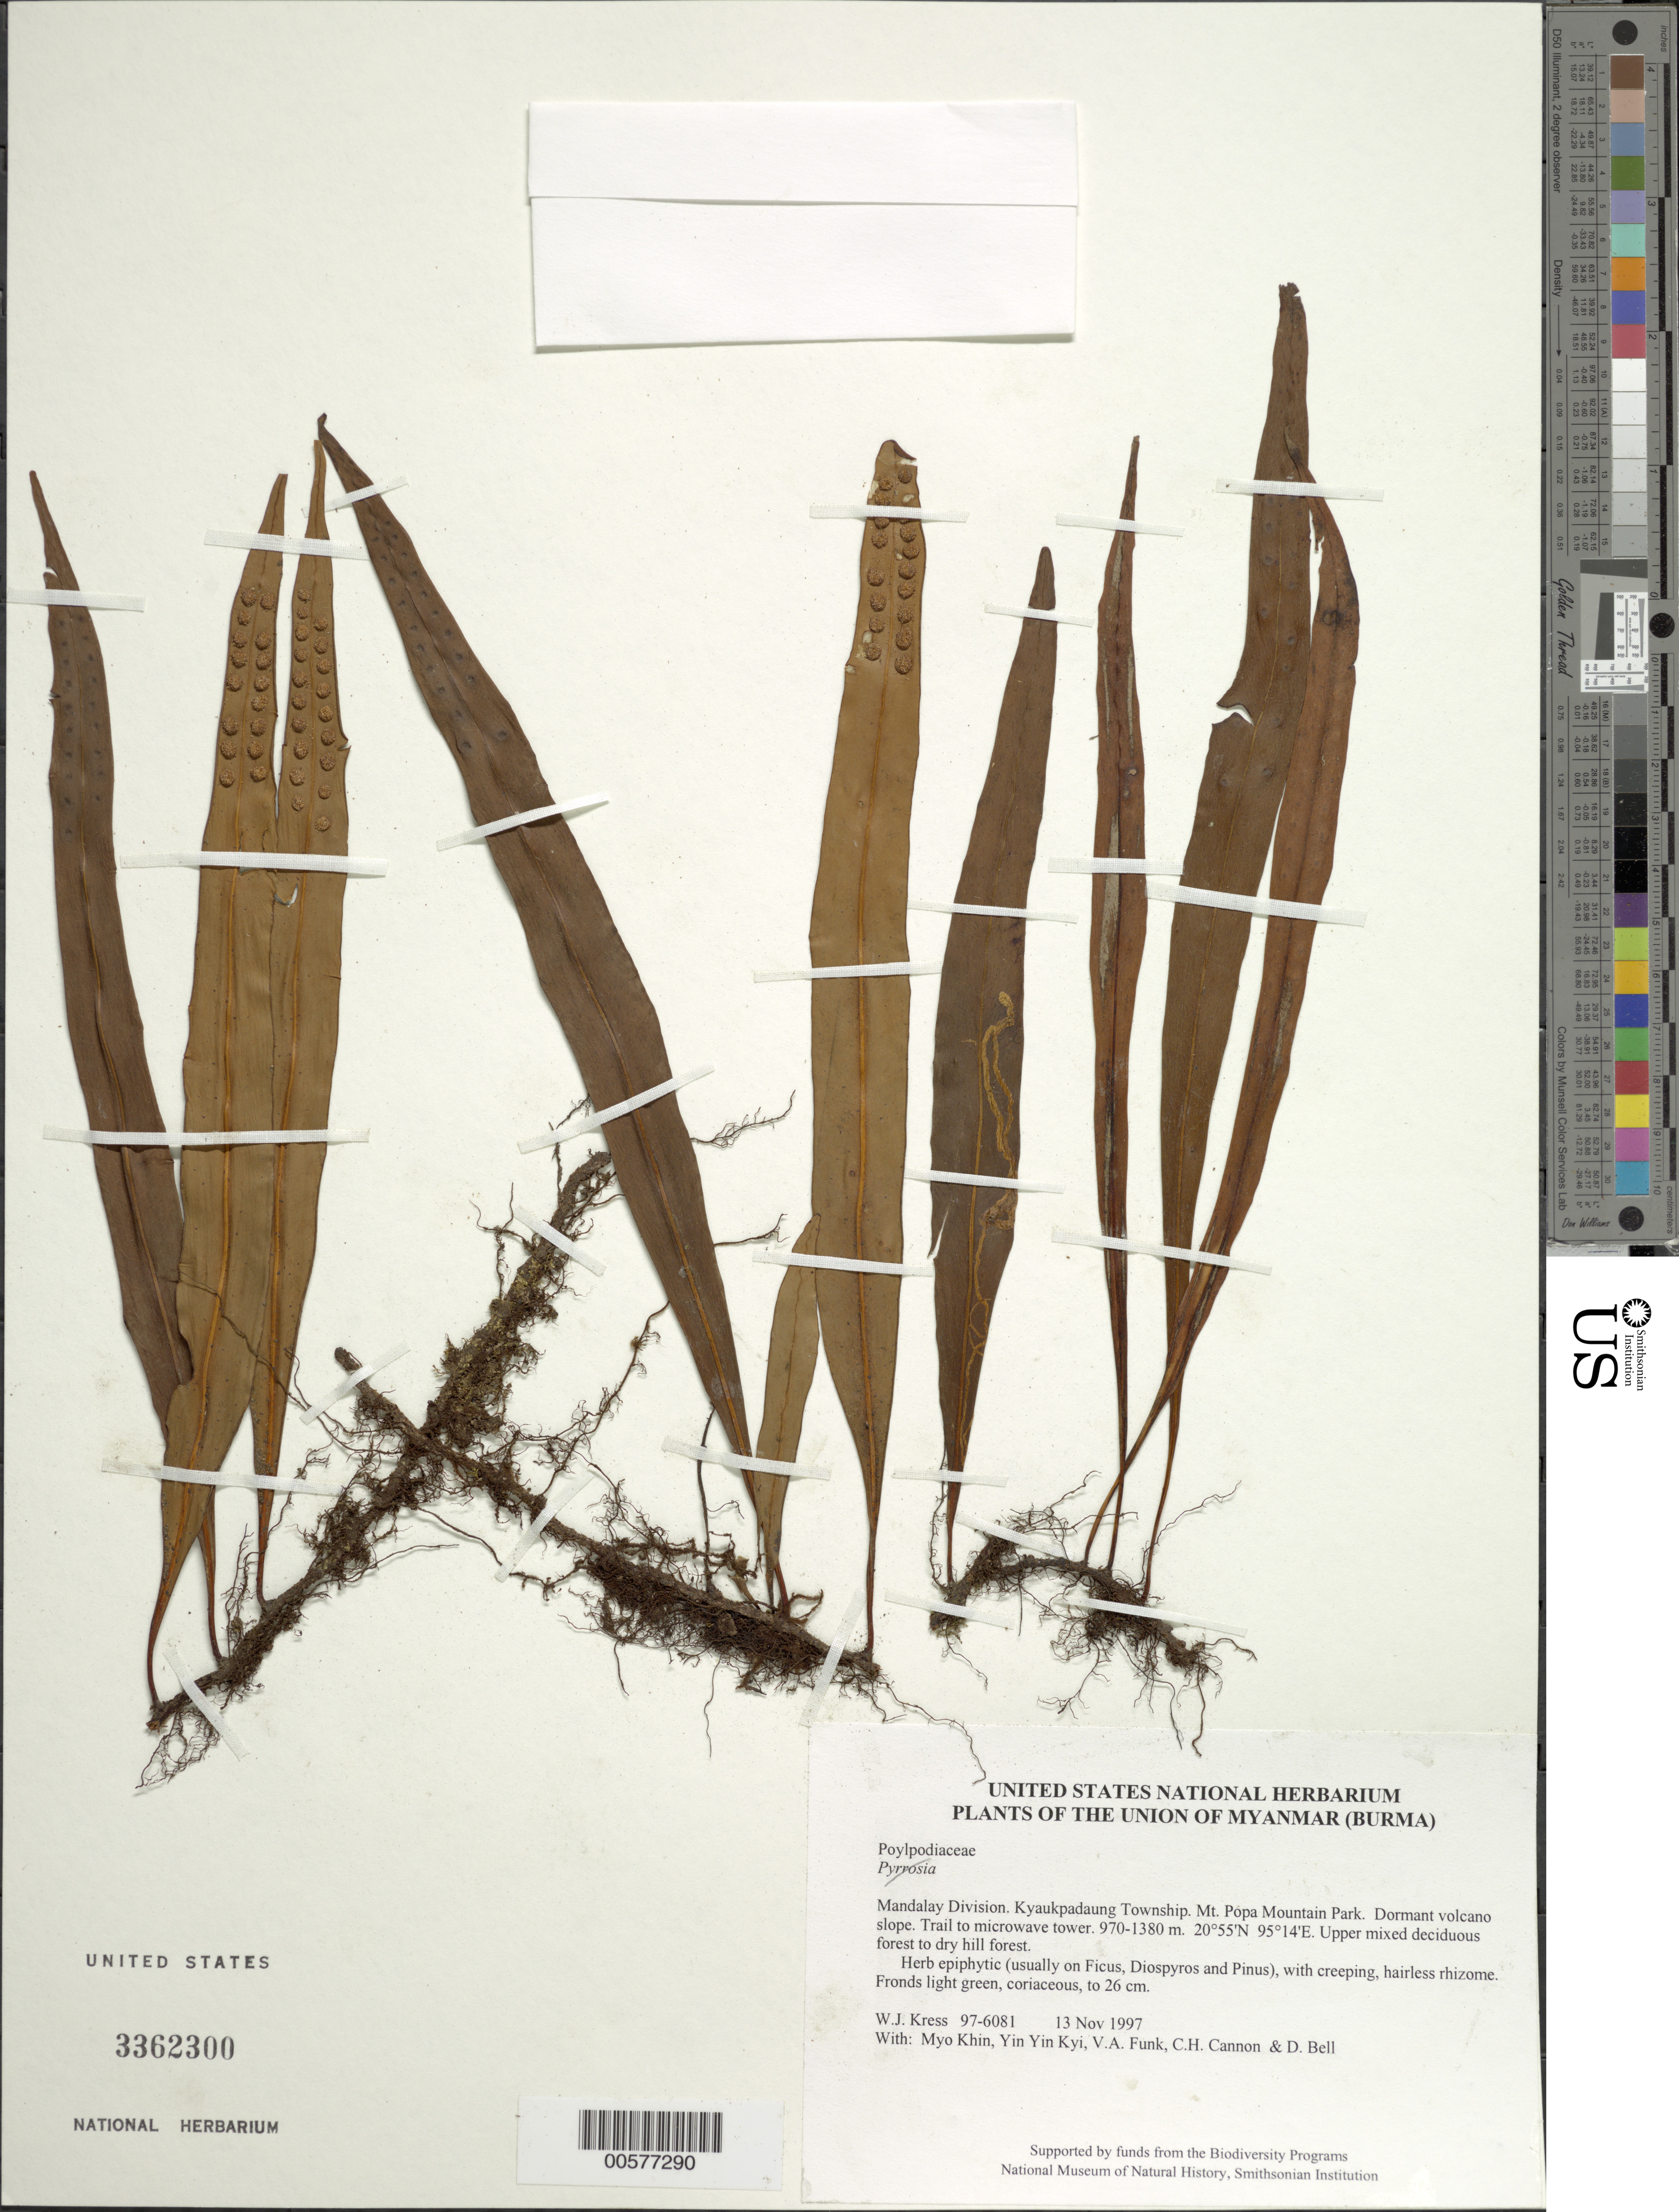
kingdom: Plantae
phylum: Tracheophyta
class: Polypodiopsida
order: Polypodiales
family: Polypodiaceae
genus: Leptochilus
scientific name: Leptochilus sp.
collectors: W. J. Kress, Myo Khin, Yin Yin Kyi, V. Funk, C. H. Cannon & D. A. Bell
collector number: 97-6081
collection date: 1997-11-13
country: Myanmar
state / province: Mandalay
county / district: Kyaukpadaung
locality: Mt. Popa Mountain Park. Dormant volcano slope. Trail to microwave tower.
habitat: Upper mixed deciduous forest to dry hill forest.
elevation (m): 970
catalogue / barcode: US 3362300